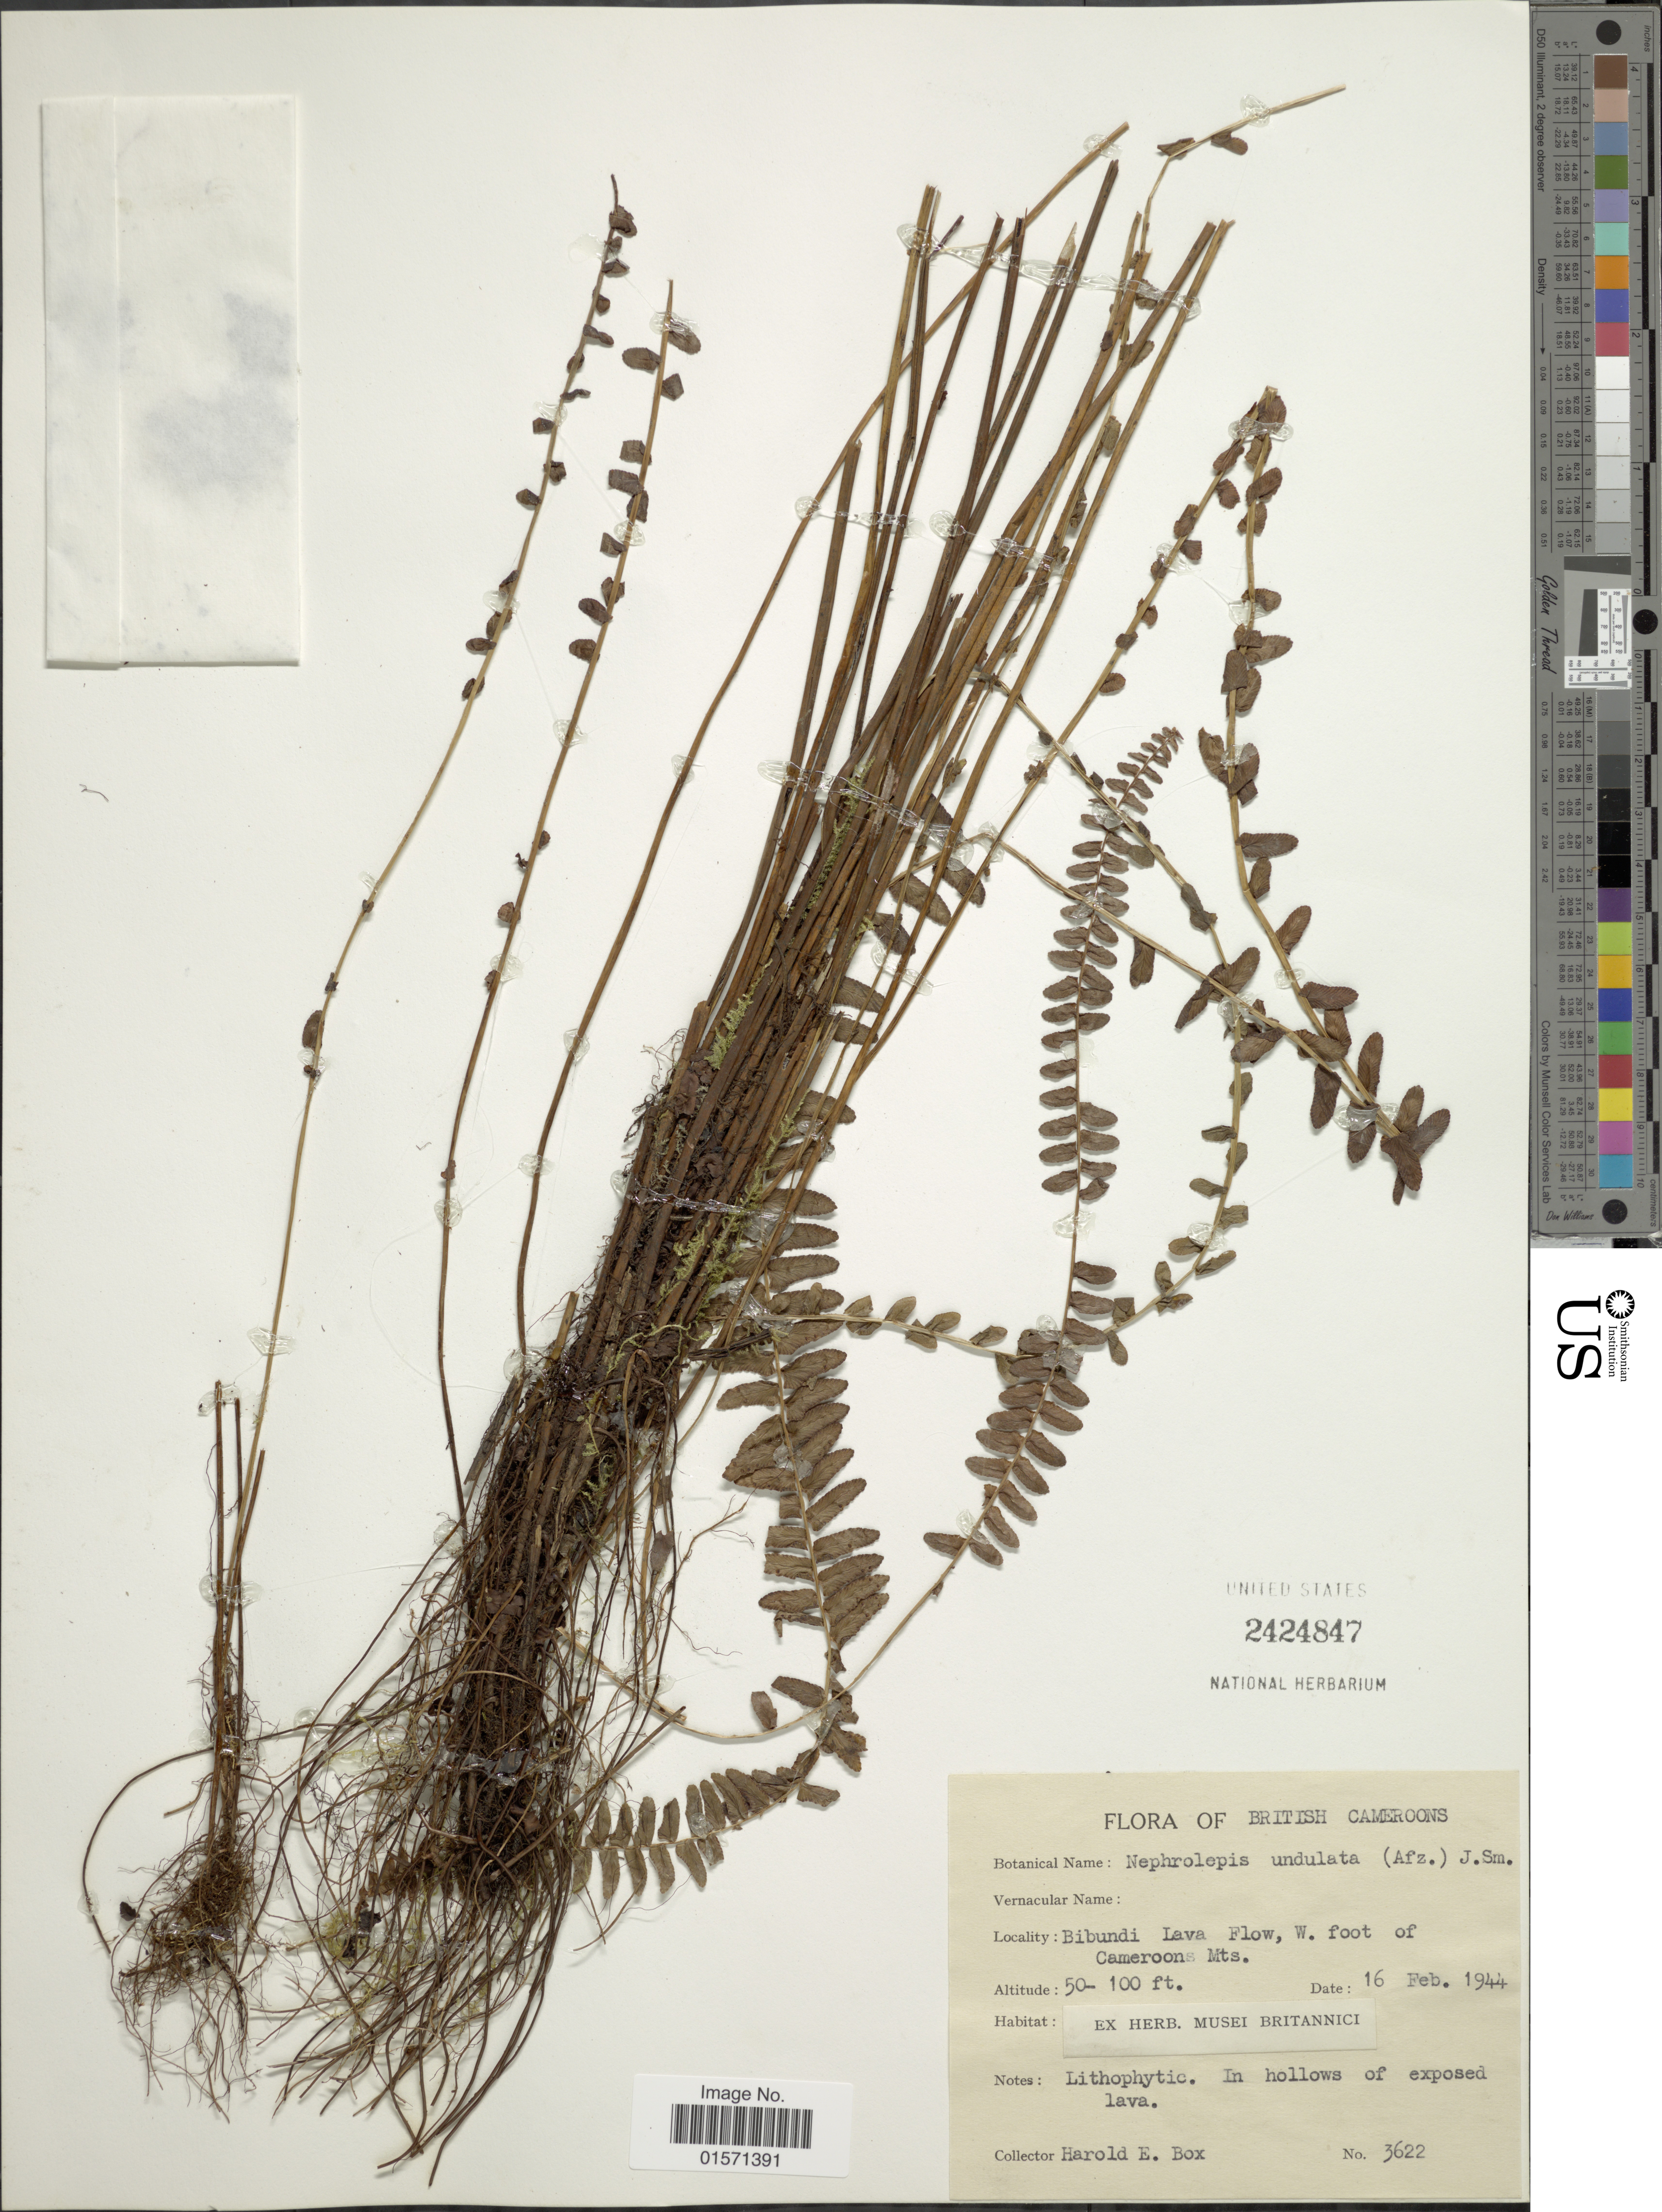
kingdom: Plantae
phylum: Tracheophyta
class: Polypodiopsida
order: Polypodiales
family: Nephrolepidaceae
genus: Nephrolepis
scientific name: Nephrolepis undulata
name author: J. Sm.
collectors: H. E. Box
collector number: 3622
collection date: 1944-02-16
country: Cameroon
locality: British Cameroons. Bibundi Lava Flow, W. foot of Cameroons Mts.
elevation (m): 15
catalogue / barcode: US 2424847